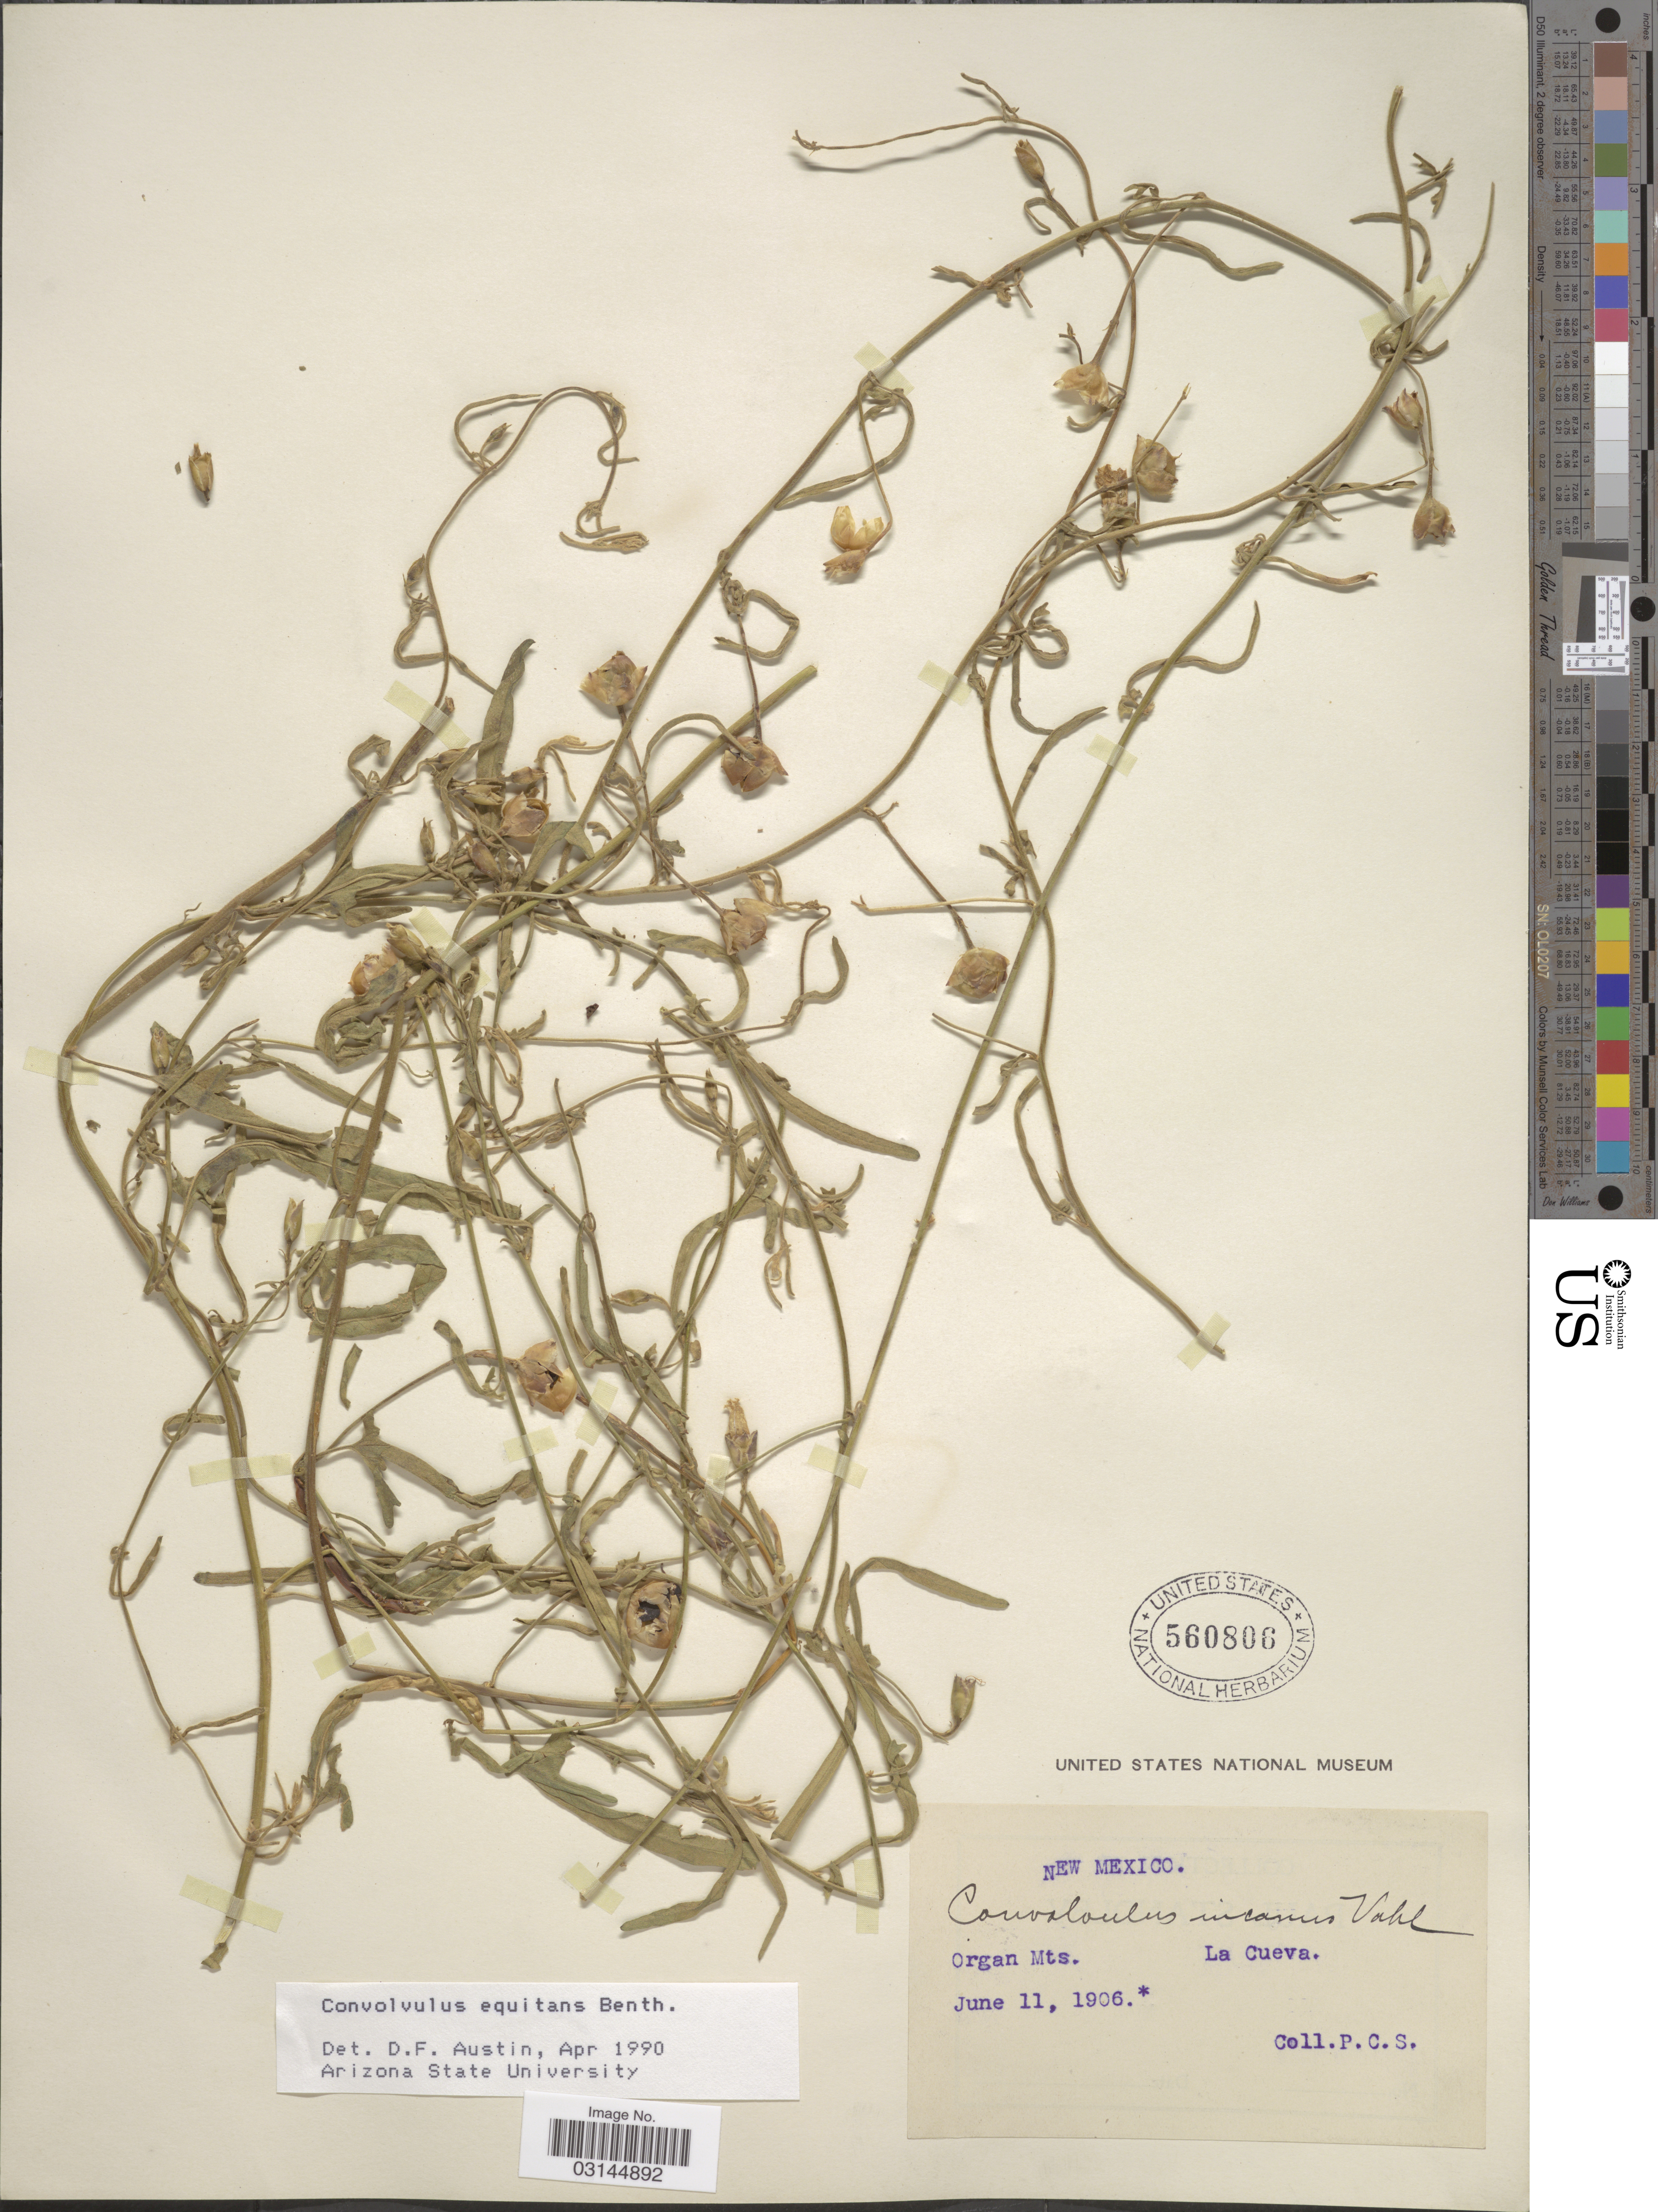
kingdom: Plantae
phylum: Tracheophyta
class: Magnoliopsida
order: Solanales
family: Convolvulaceae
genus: Convolvulus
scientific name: Convolvulus equitans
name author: Benth.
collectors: P. C. S.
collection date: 1906-06-11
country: United States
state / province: New Mexico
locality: Organ Mts., La Cueva.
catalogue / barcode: US 560806